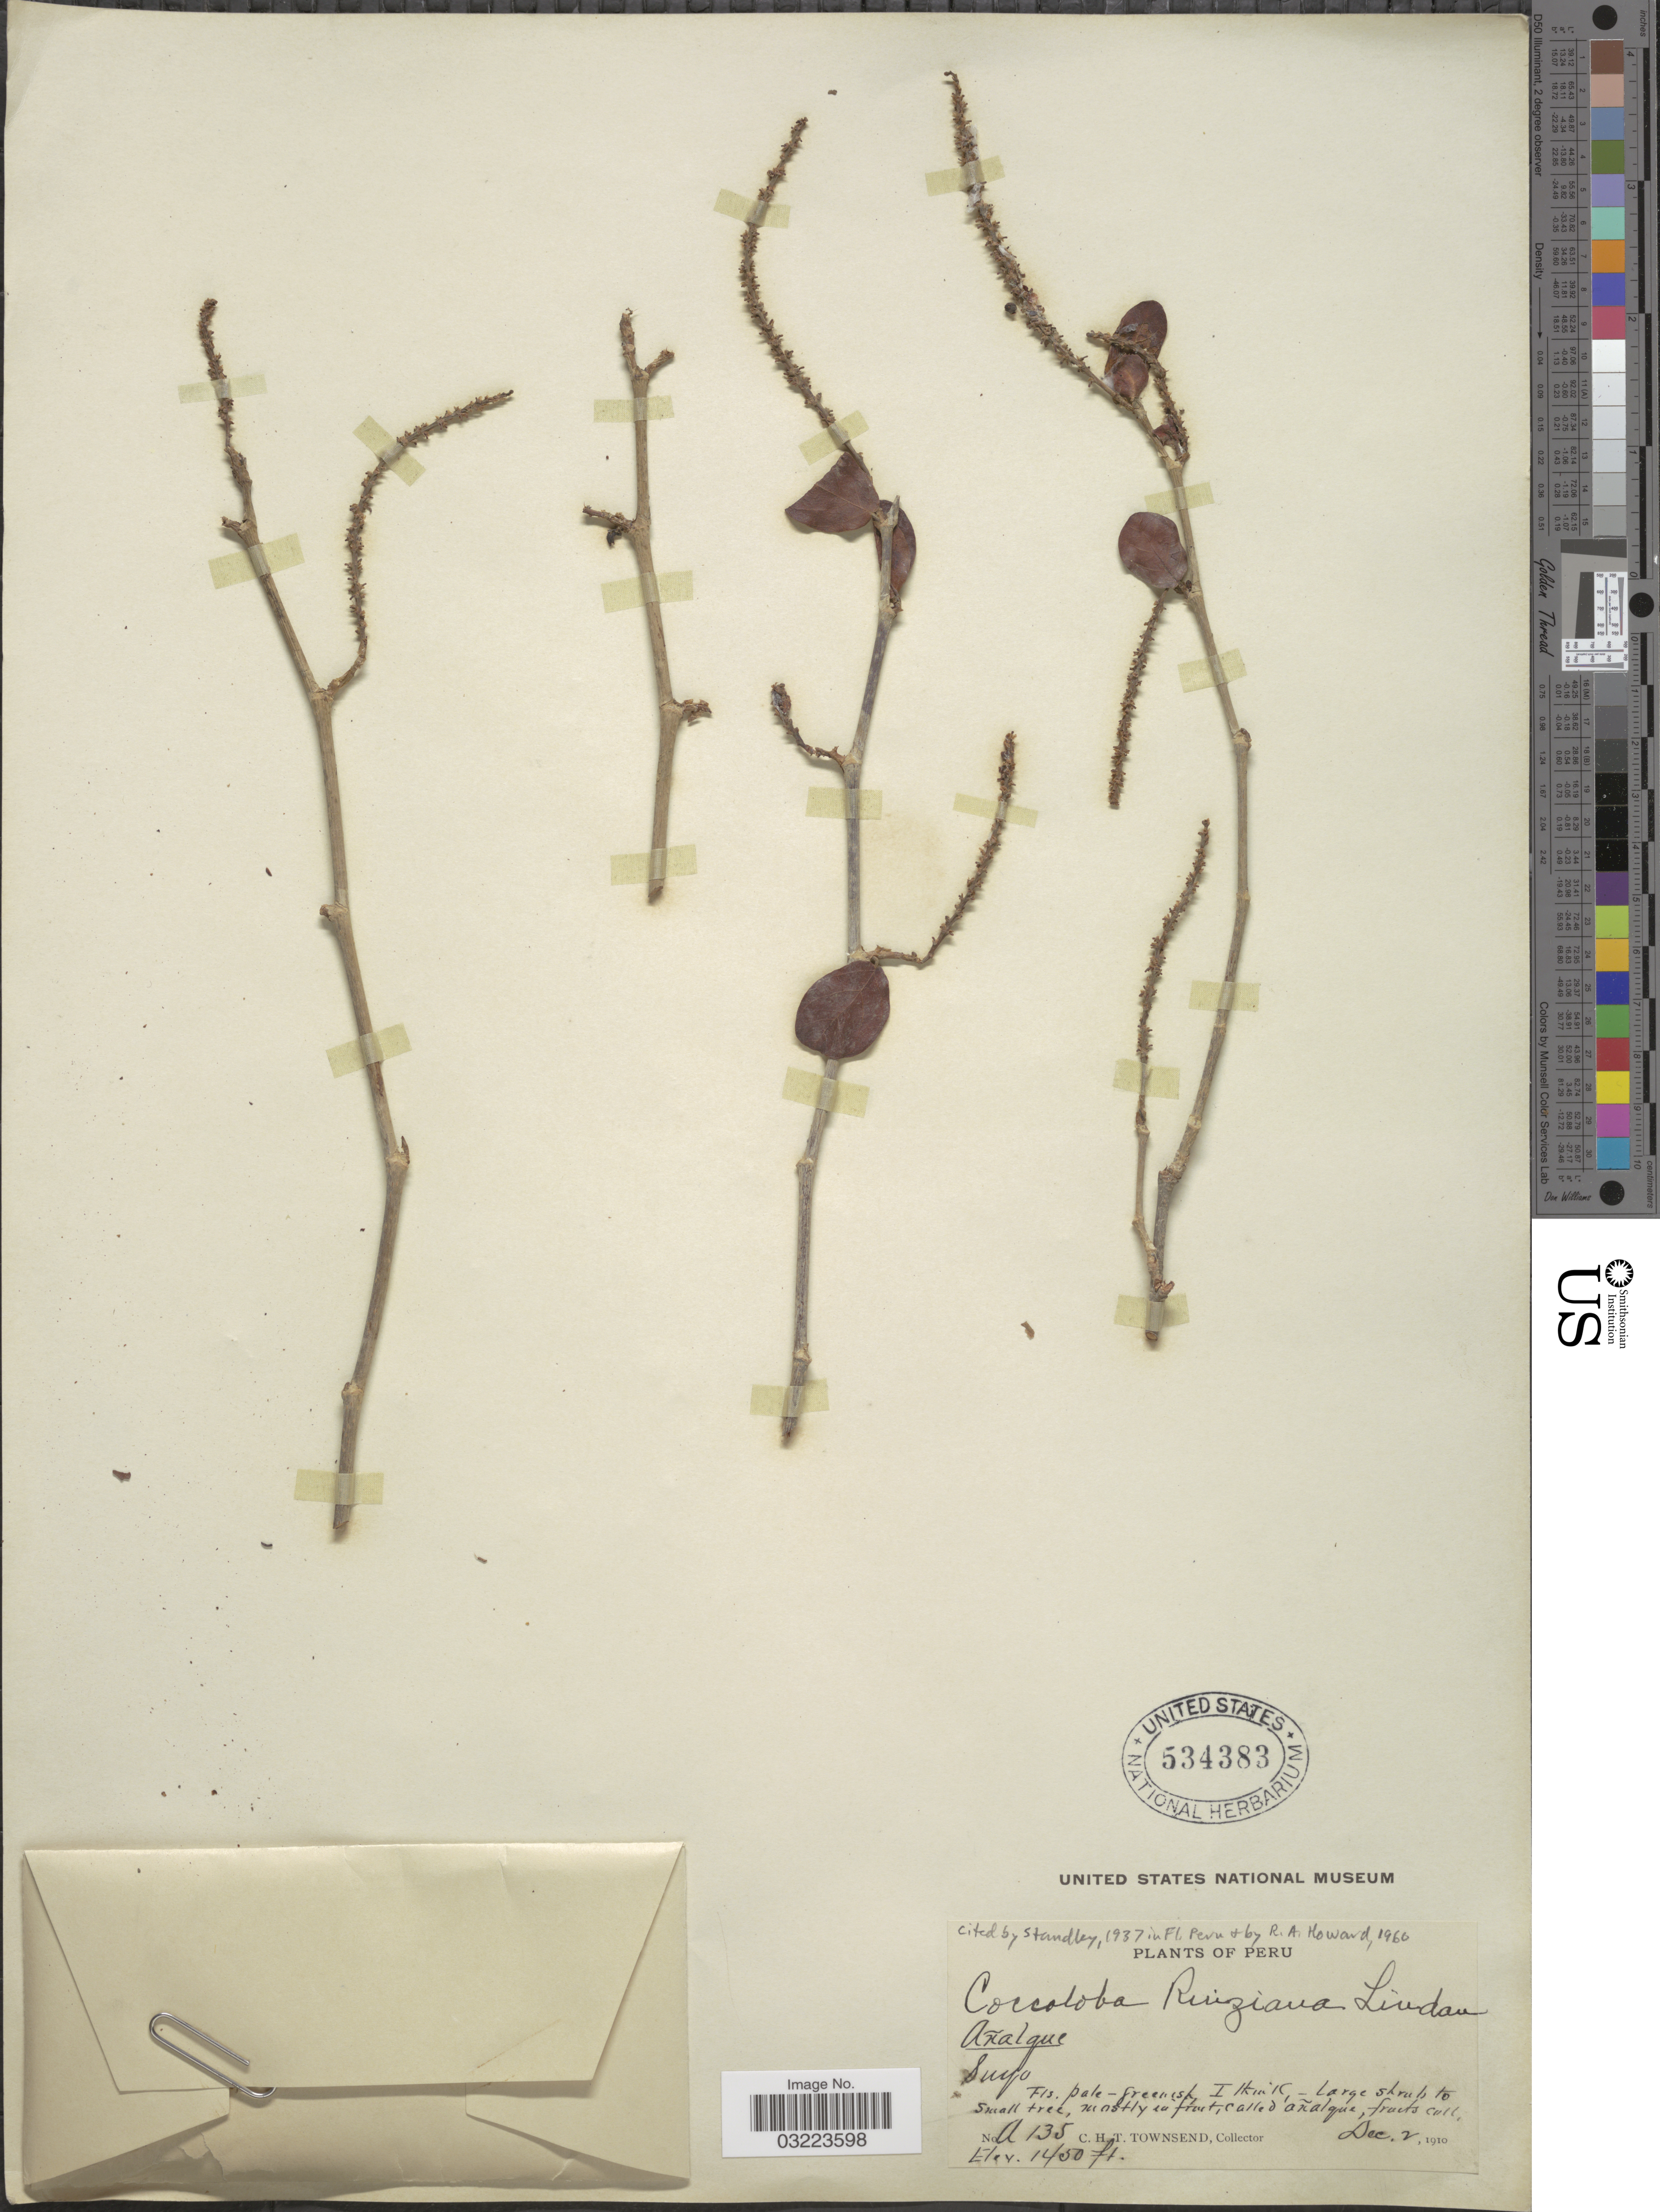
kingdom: Plantae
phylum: Tracheophyta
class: Magnoliopsida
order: Caryophyllales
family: Polygonaceae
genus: Coccoloba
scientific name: Coccoloba ruiziana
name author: Lindau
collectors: C. H. T. Townsend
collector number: A135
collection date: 1910-12-02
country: Peru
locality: Añalque [unsure placement], Suyo.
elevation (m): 442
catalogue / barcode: US 534383